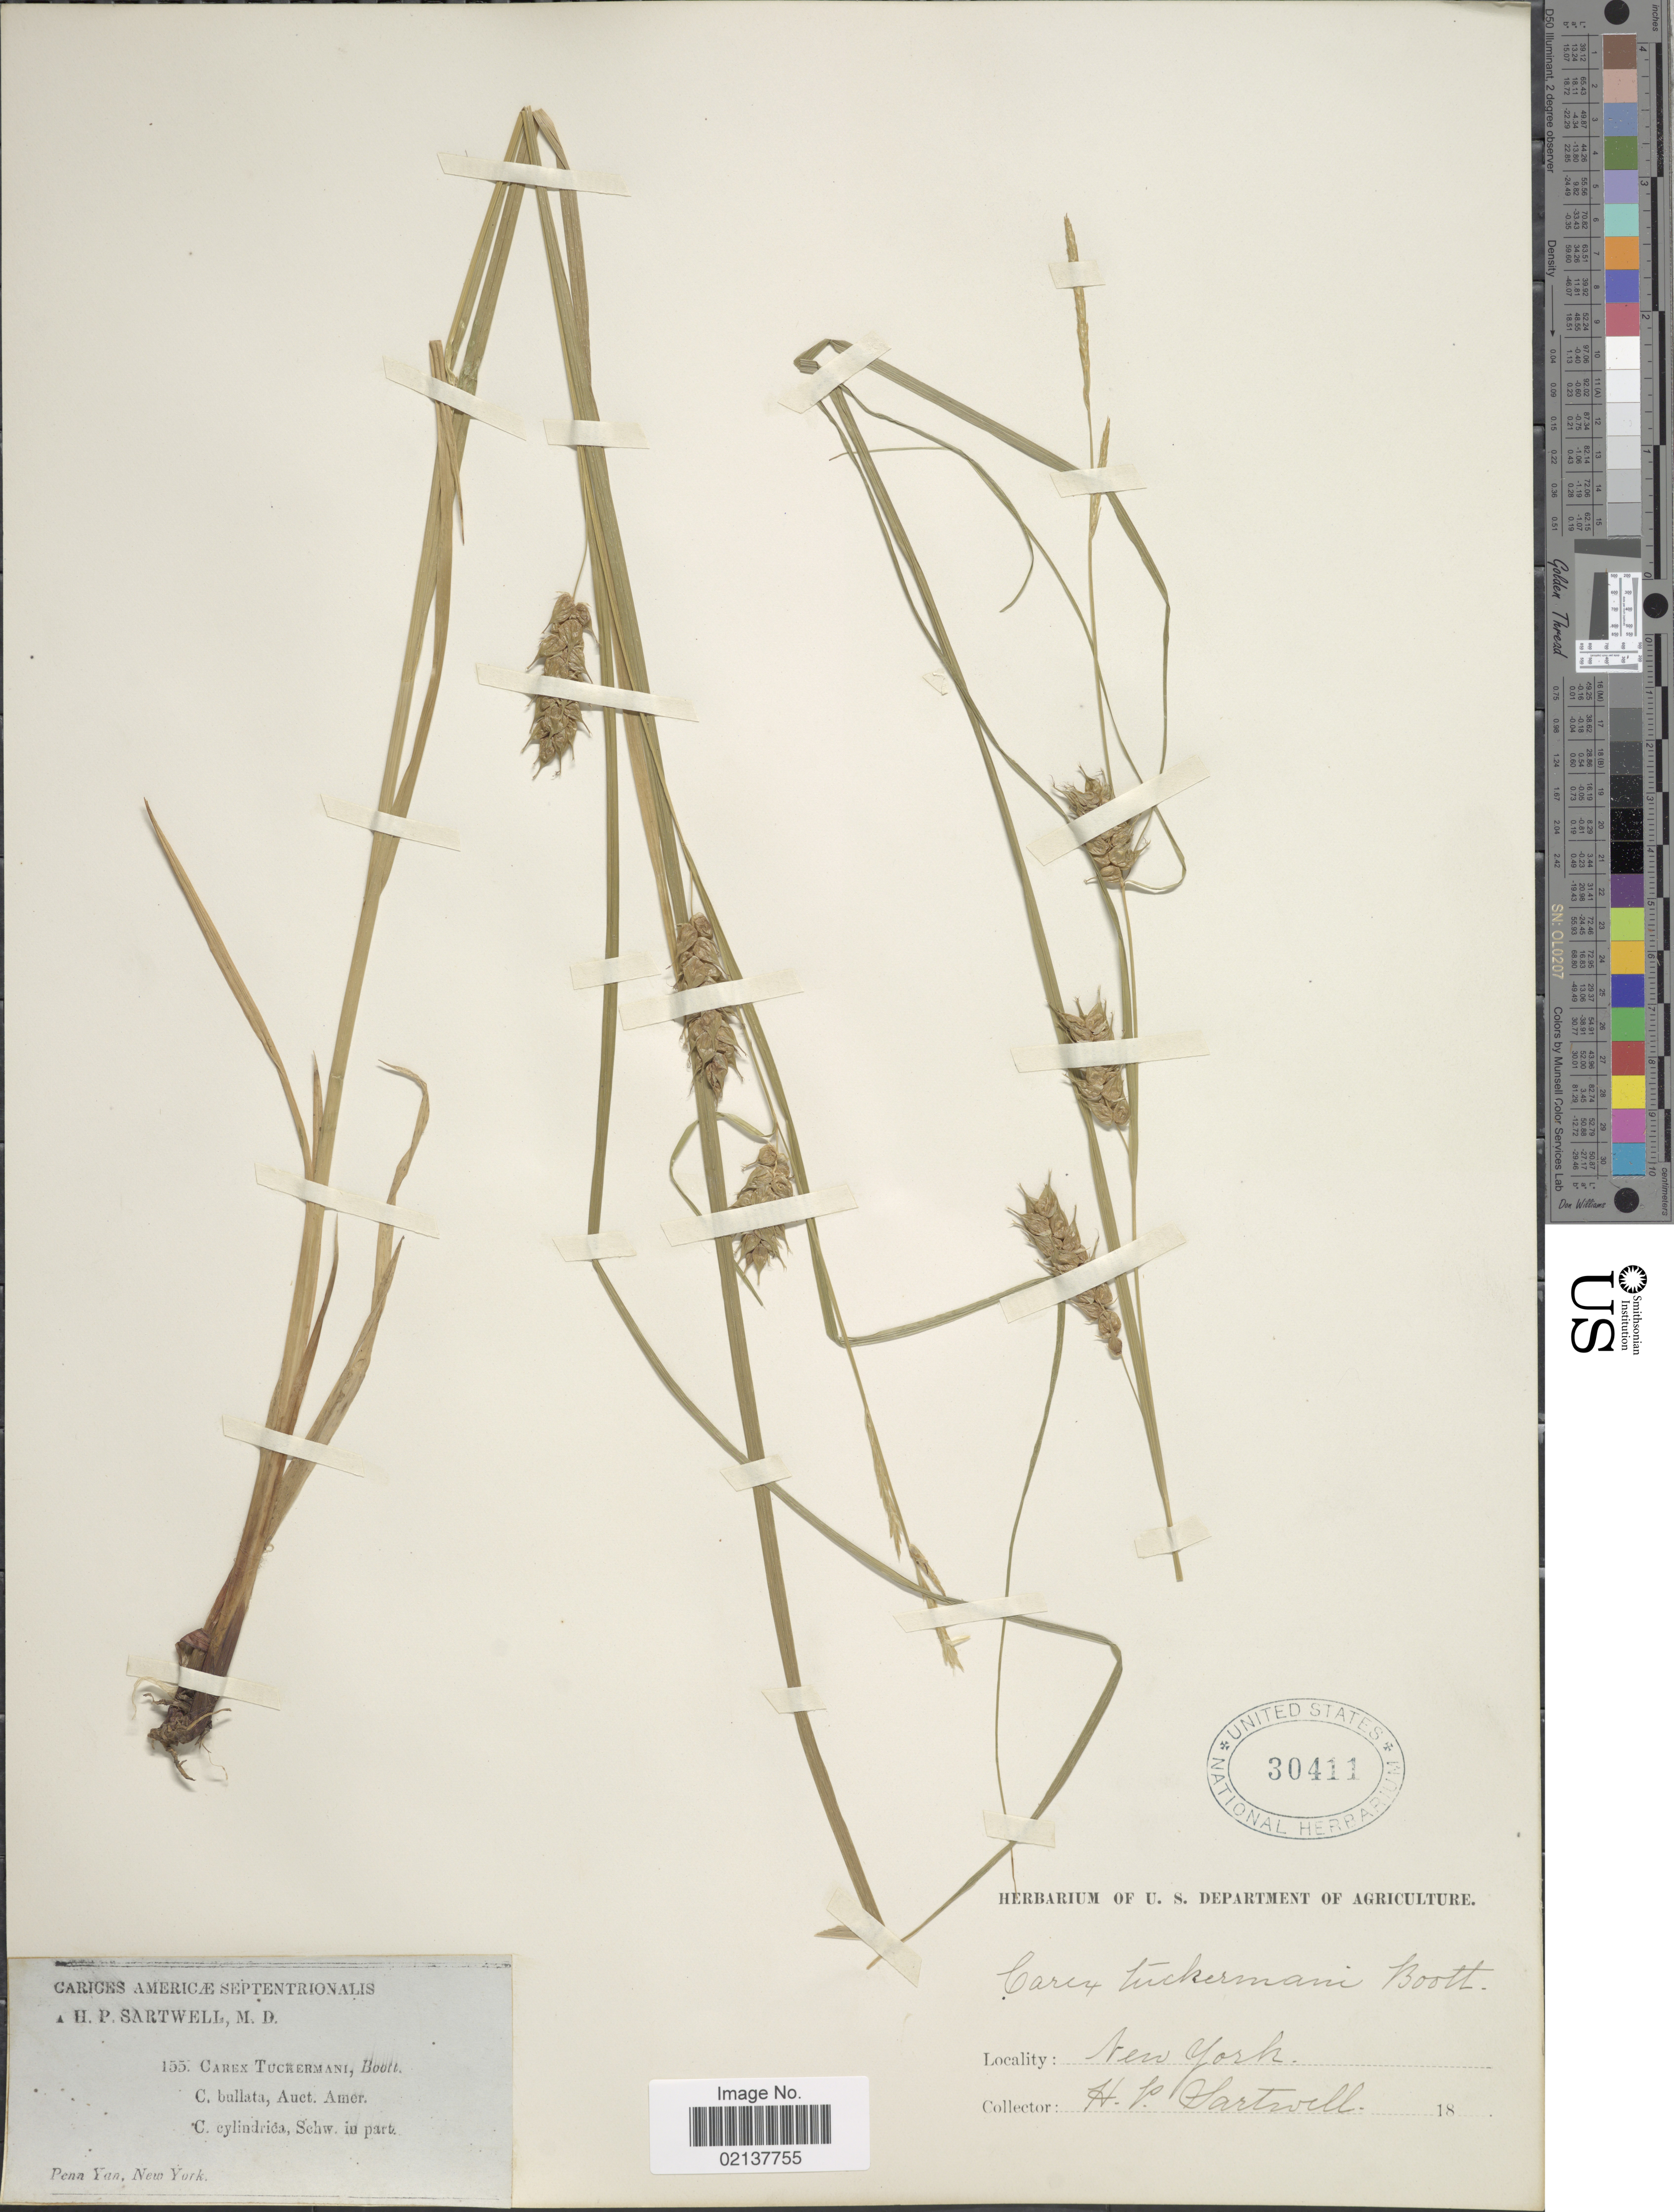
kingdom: Plantae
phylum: Tracheophyta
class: Liliopsida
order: Poales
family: Cyperaceae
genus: Carex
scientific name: Carex tuckermanii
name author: Boott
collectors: H. P. Sartwell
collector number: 155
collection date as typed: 18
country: United States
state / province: New York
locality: Carices Americæ Septentrionalis, Penn Yan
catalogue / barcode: US 30411